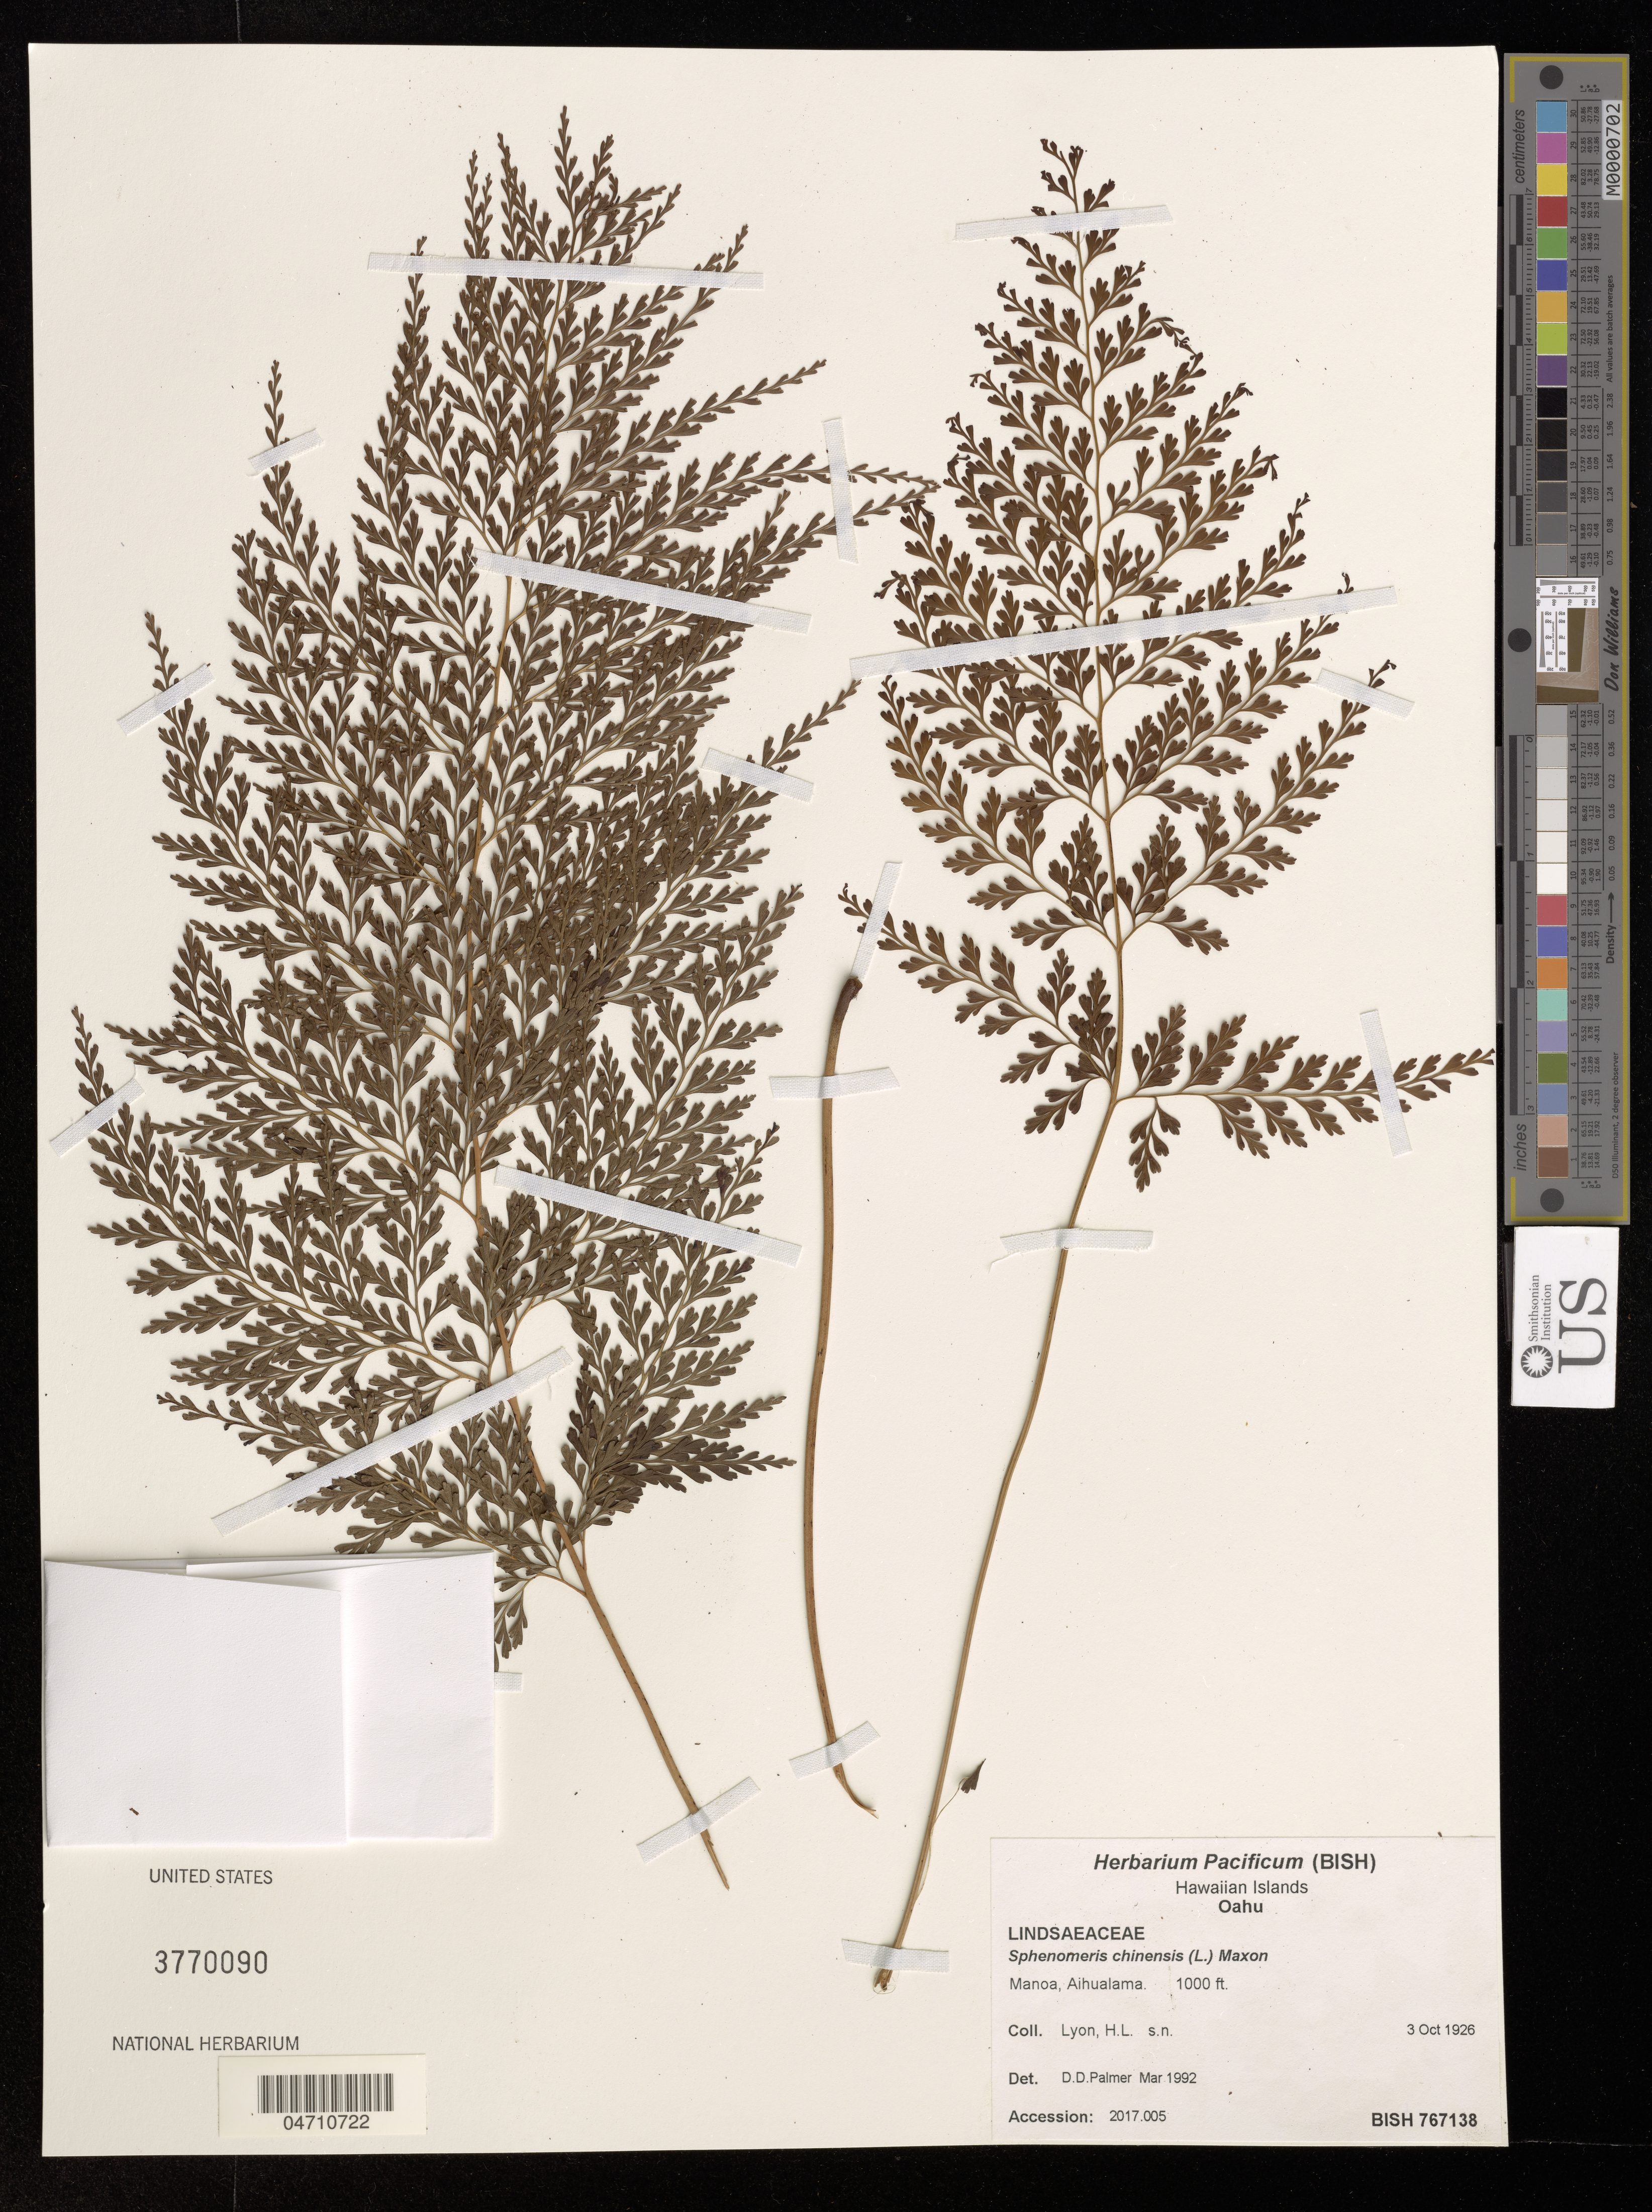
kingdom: Plantae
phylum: Tracheophyta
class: Polypodiopsida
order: Polypodiales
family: Lindsaeaceae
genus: Sphenomeris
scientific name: Sphenomeris chinensis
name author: (L.) Maxon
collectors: H. Lyon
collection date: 1926-10-03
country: United States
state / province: Hawaii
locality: Hawaiian Islands. Oahu. Manoa, Aihualama. 1000 ft.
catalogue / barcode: US 3770090